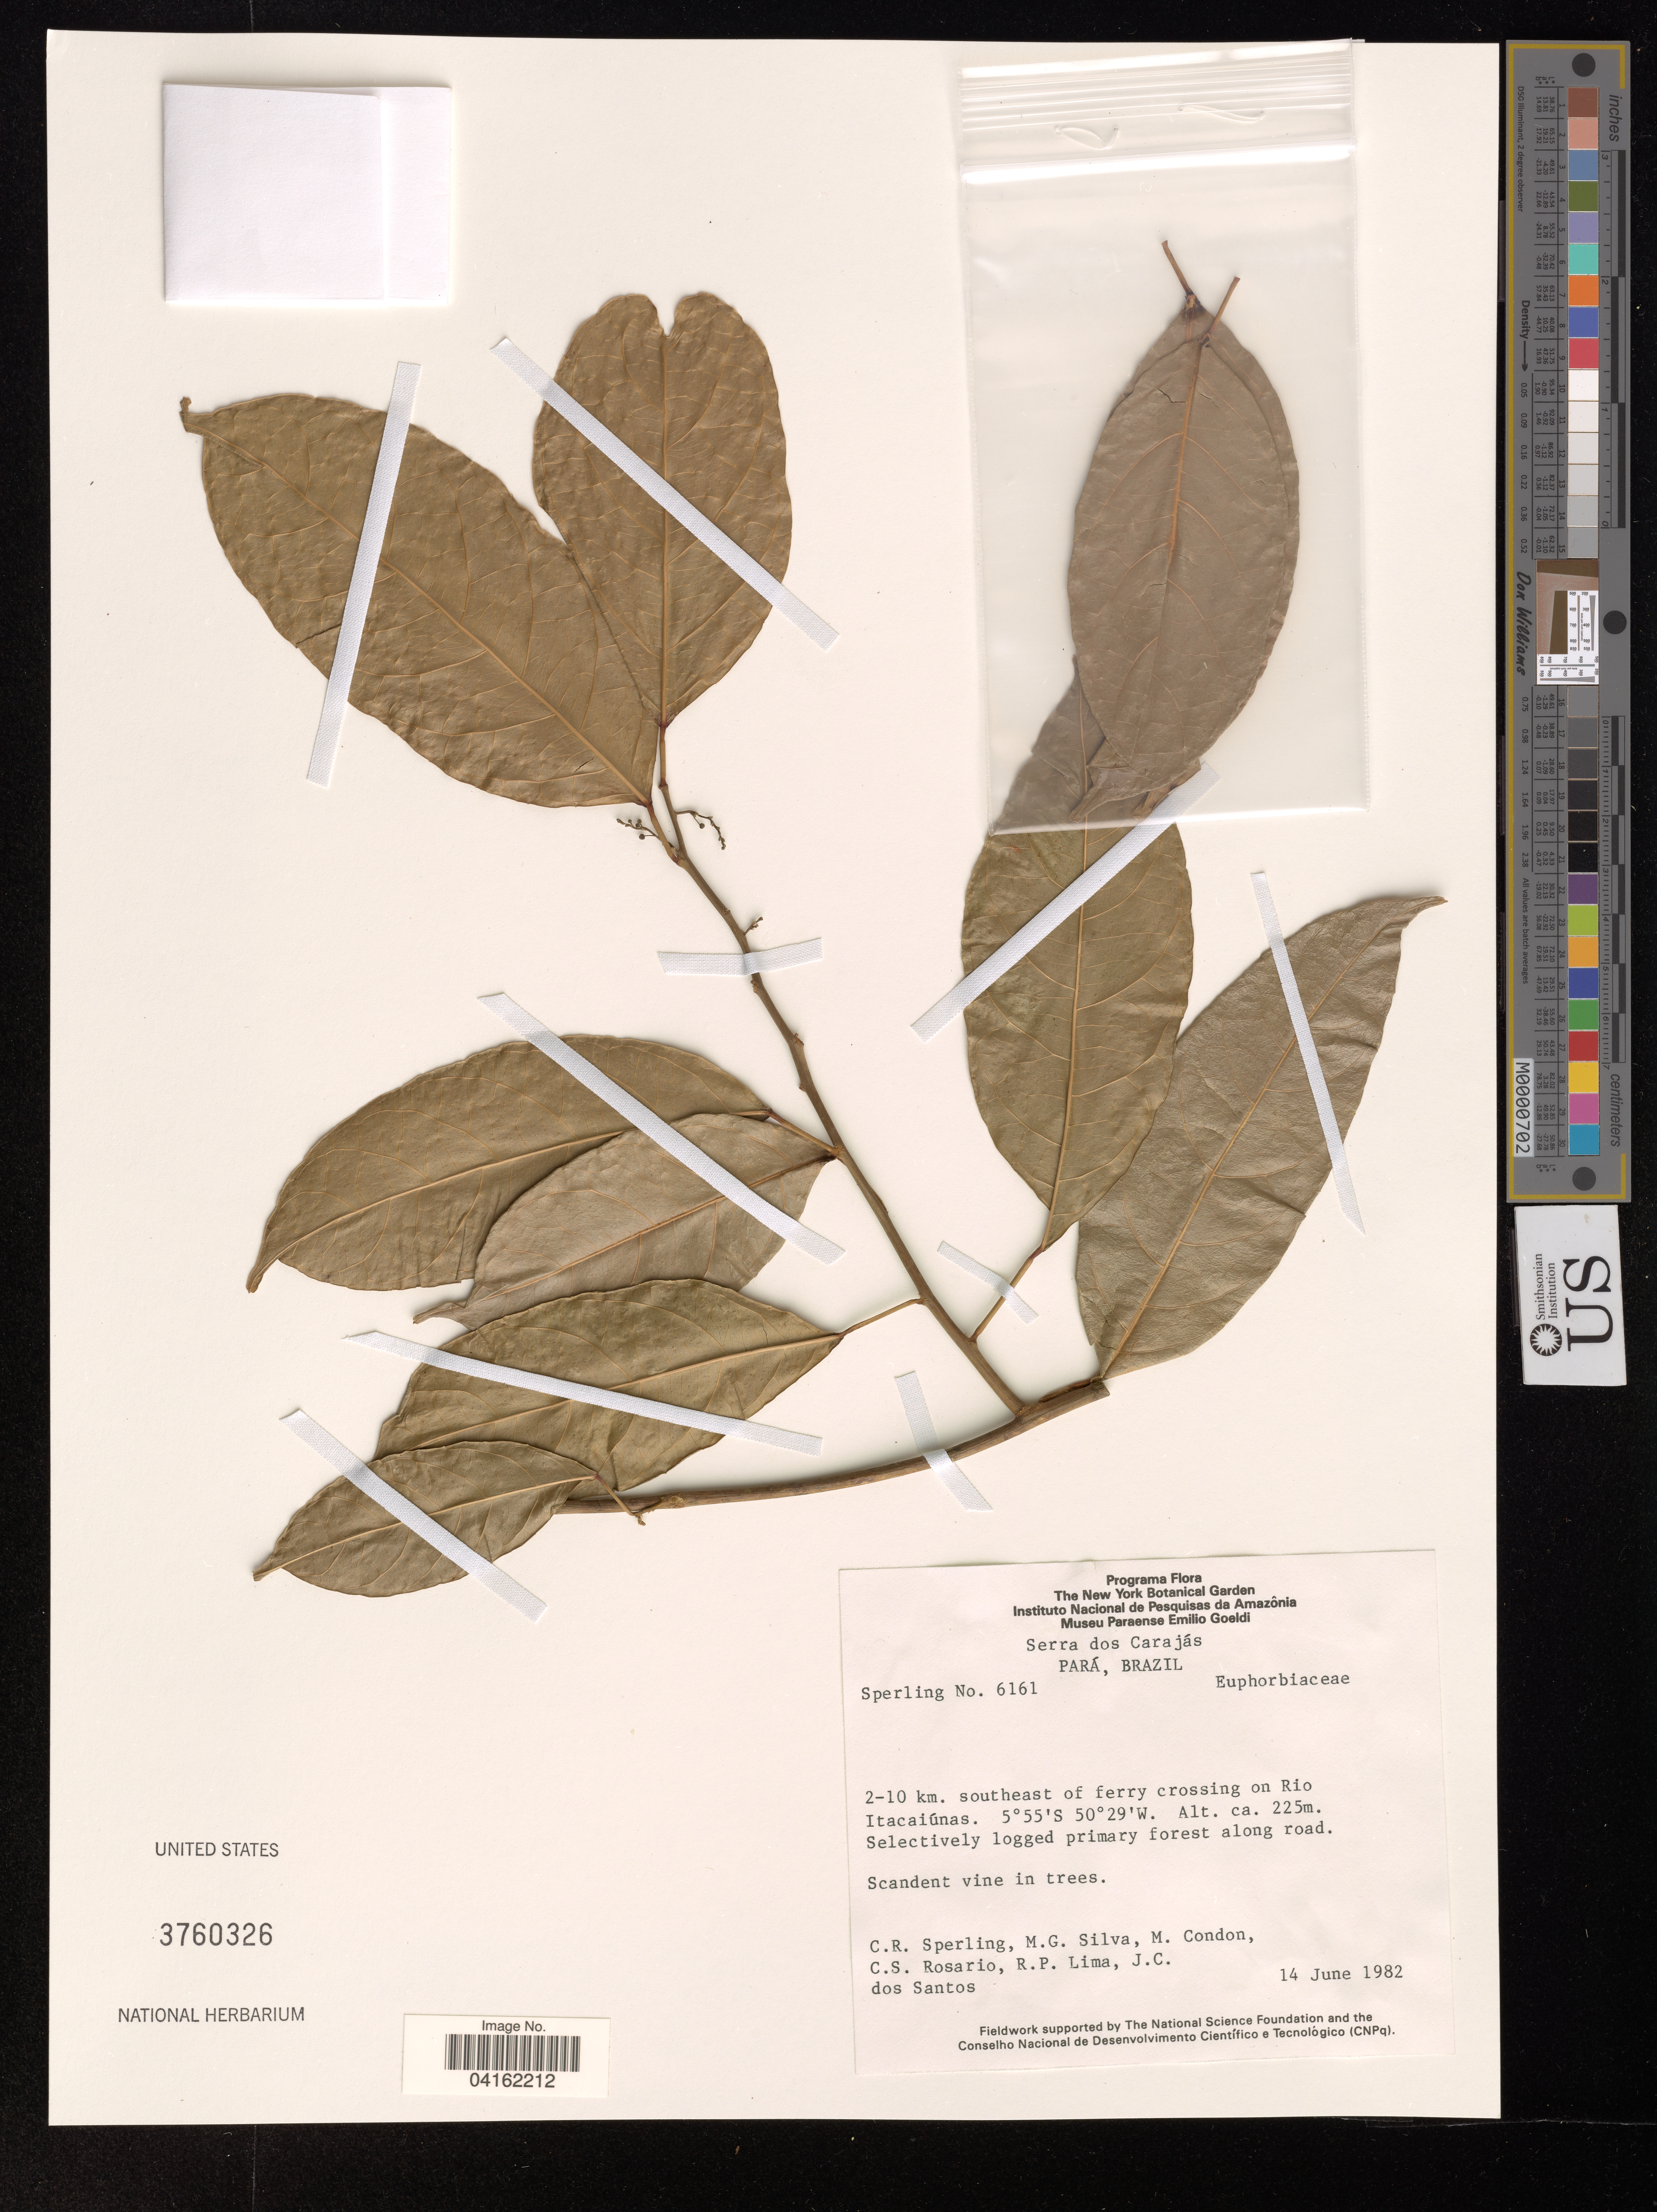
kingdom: Plantae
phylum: Tracheophyta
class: Magnoliopsida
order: Malpighiales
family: Euphorbiaceae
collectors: C. R. Sperling, M. G. Silva, M. Condon, C. S. Rosario & et al.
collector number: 6161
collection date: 1982-06-14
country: Brazil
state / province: Pará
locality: Serra dos Carajás.? 2-10 km. southeast of ferry crossing on Rio Itacaiúnas.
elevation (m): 225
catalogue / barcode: US 3760326